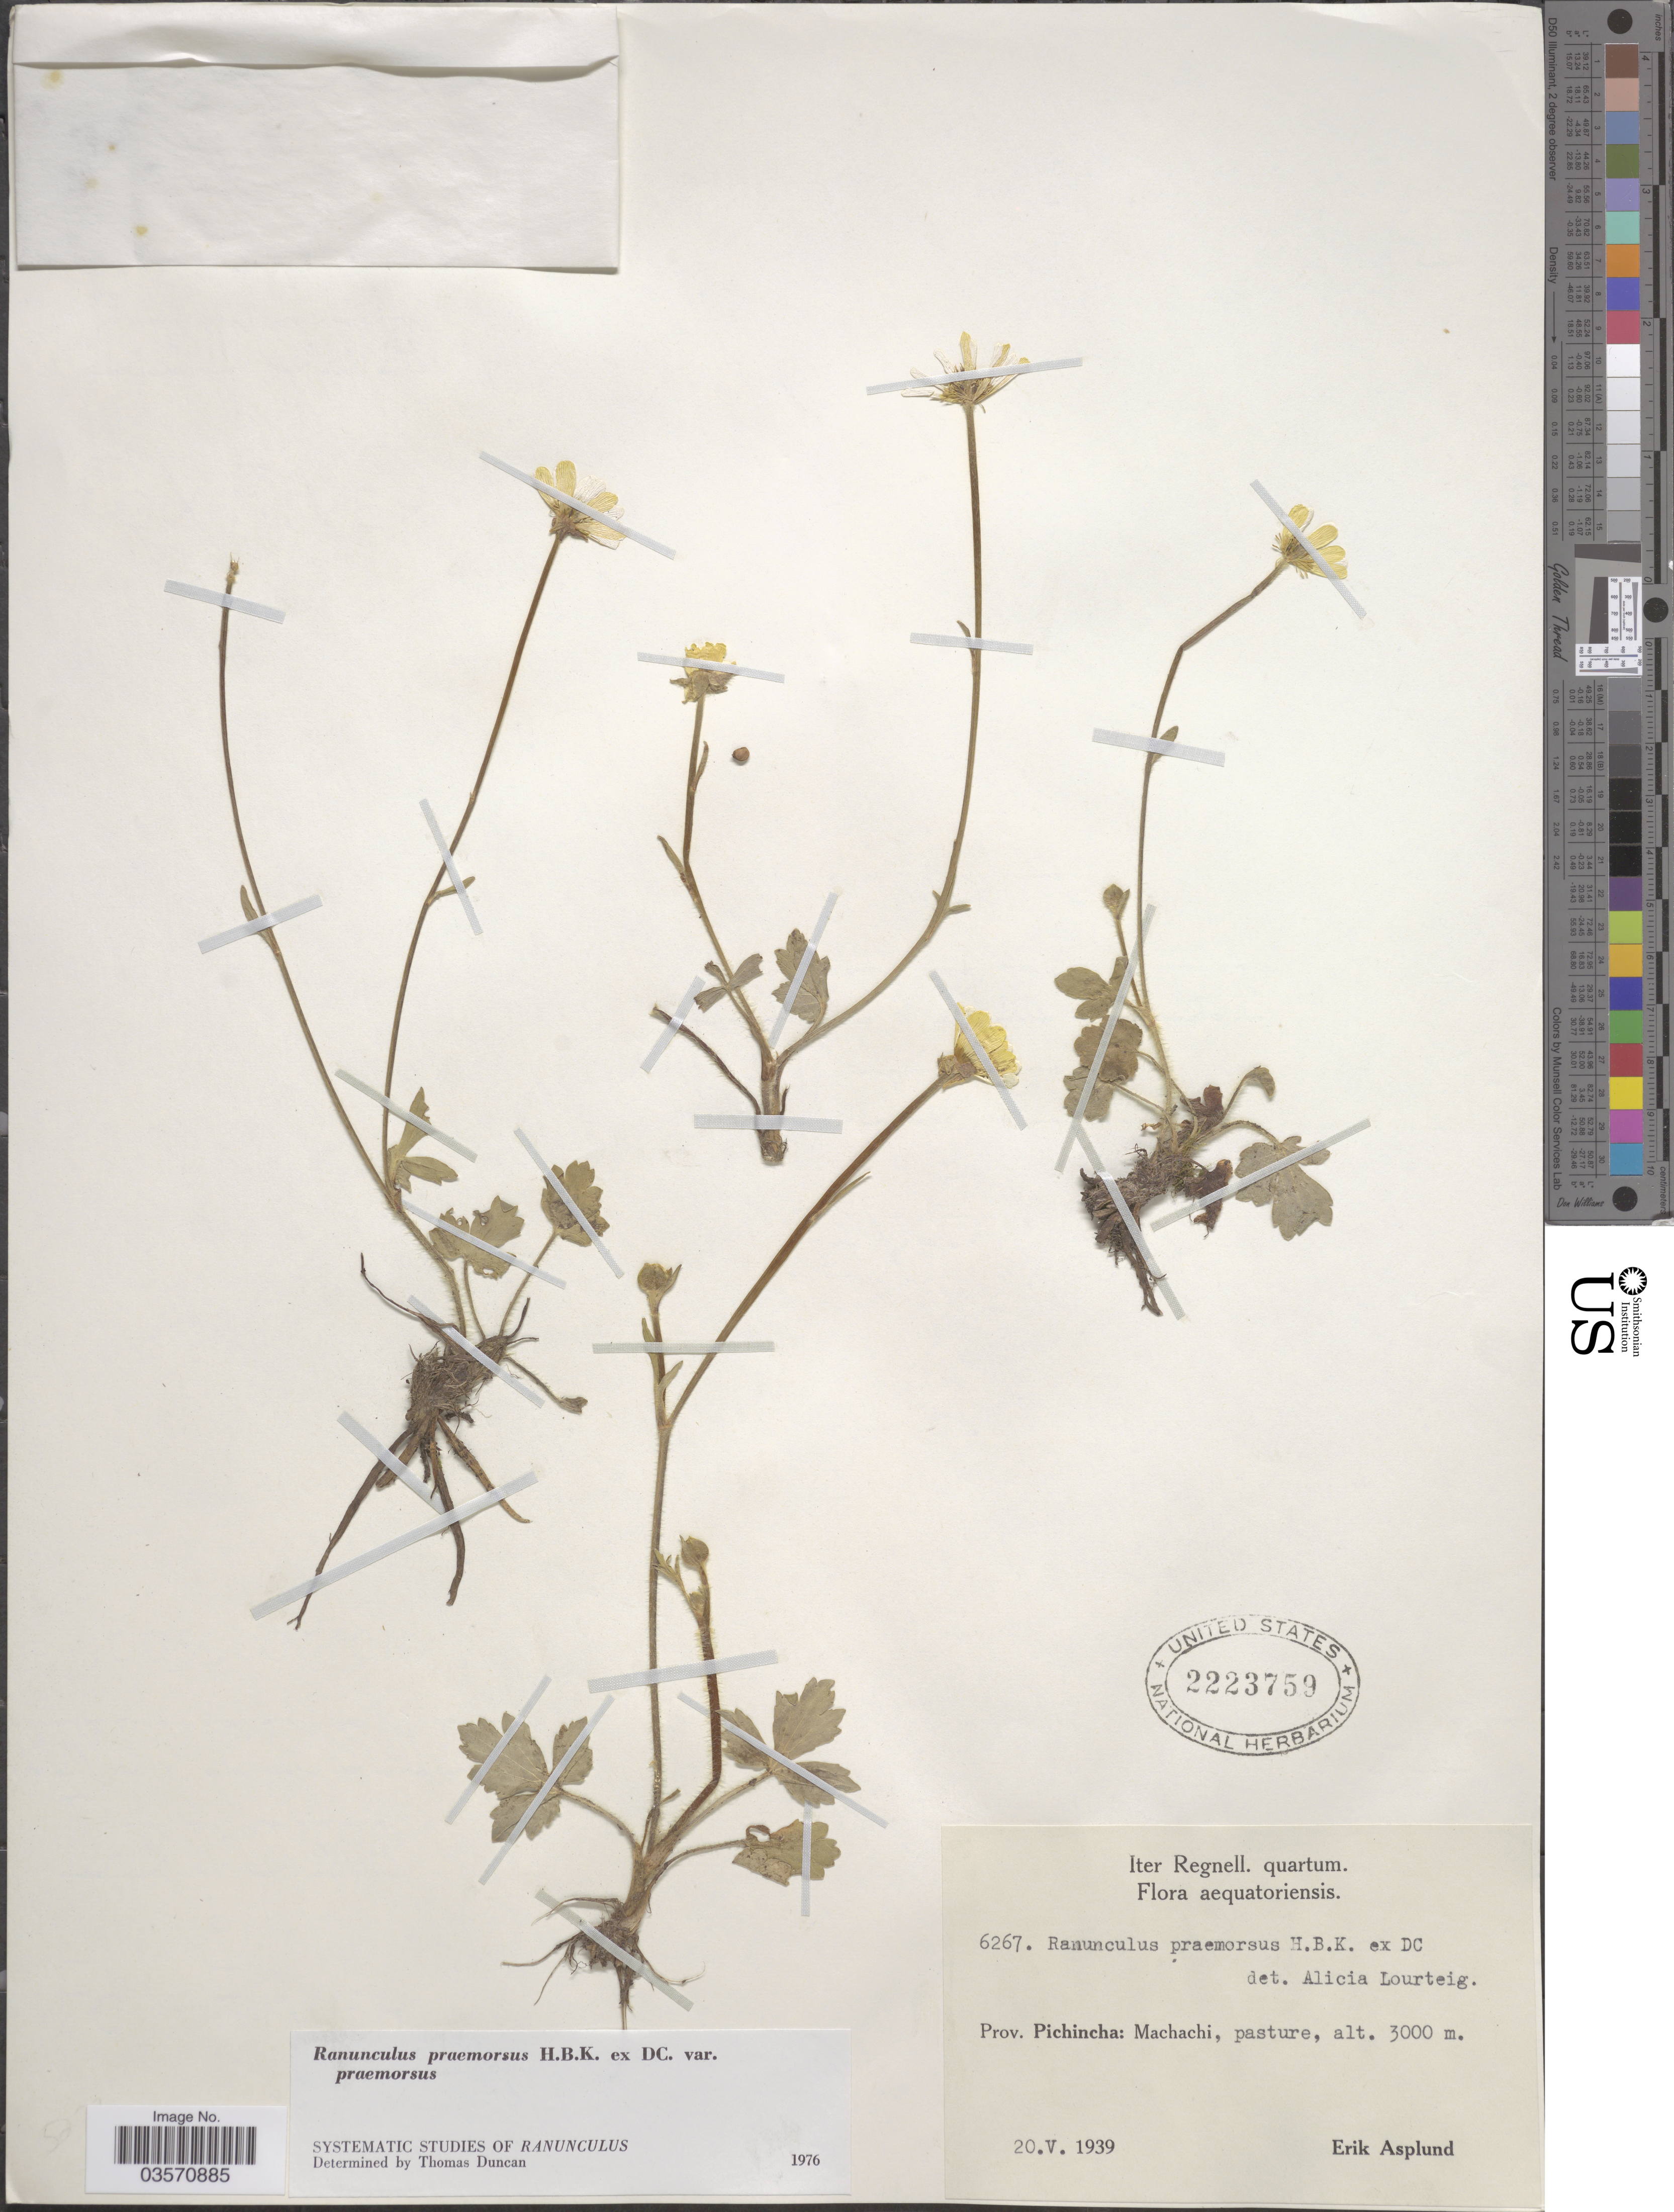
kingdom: Plantae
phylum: Tracheophyta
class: Magnoliopsida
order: Ranunculales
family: Ranunculaceae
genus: Ranunculus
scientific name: Ranunculus praemorsus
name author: Kunth ex DC.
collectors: E. Asplund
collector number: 6267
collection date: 1939-05-20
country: Ecuador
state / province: Pichincha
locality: Machachi.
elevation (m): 3000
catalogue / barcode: US 2223759